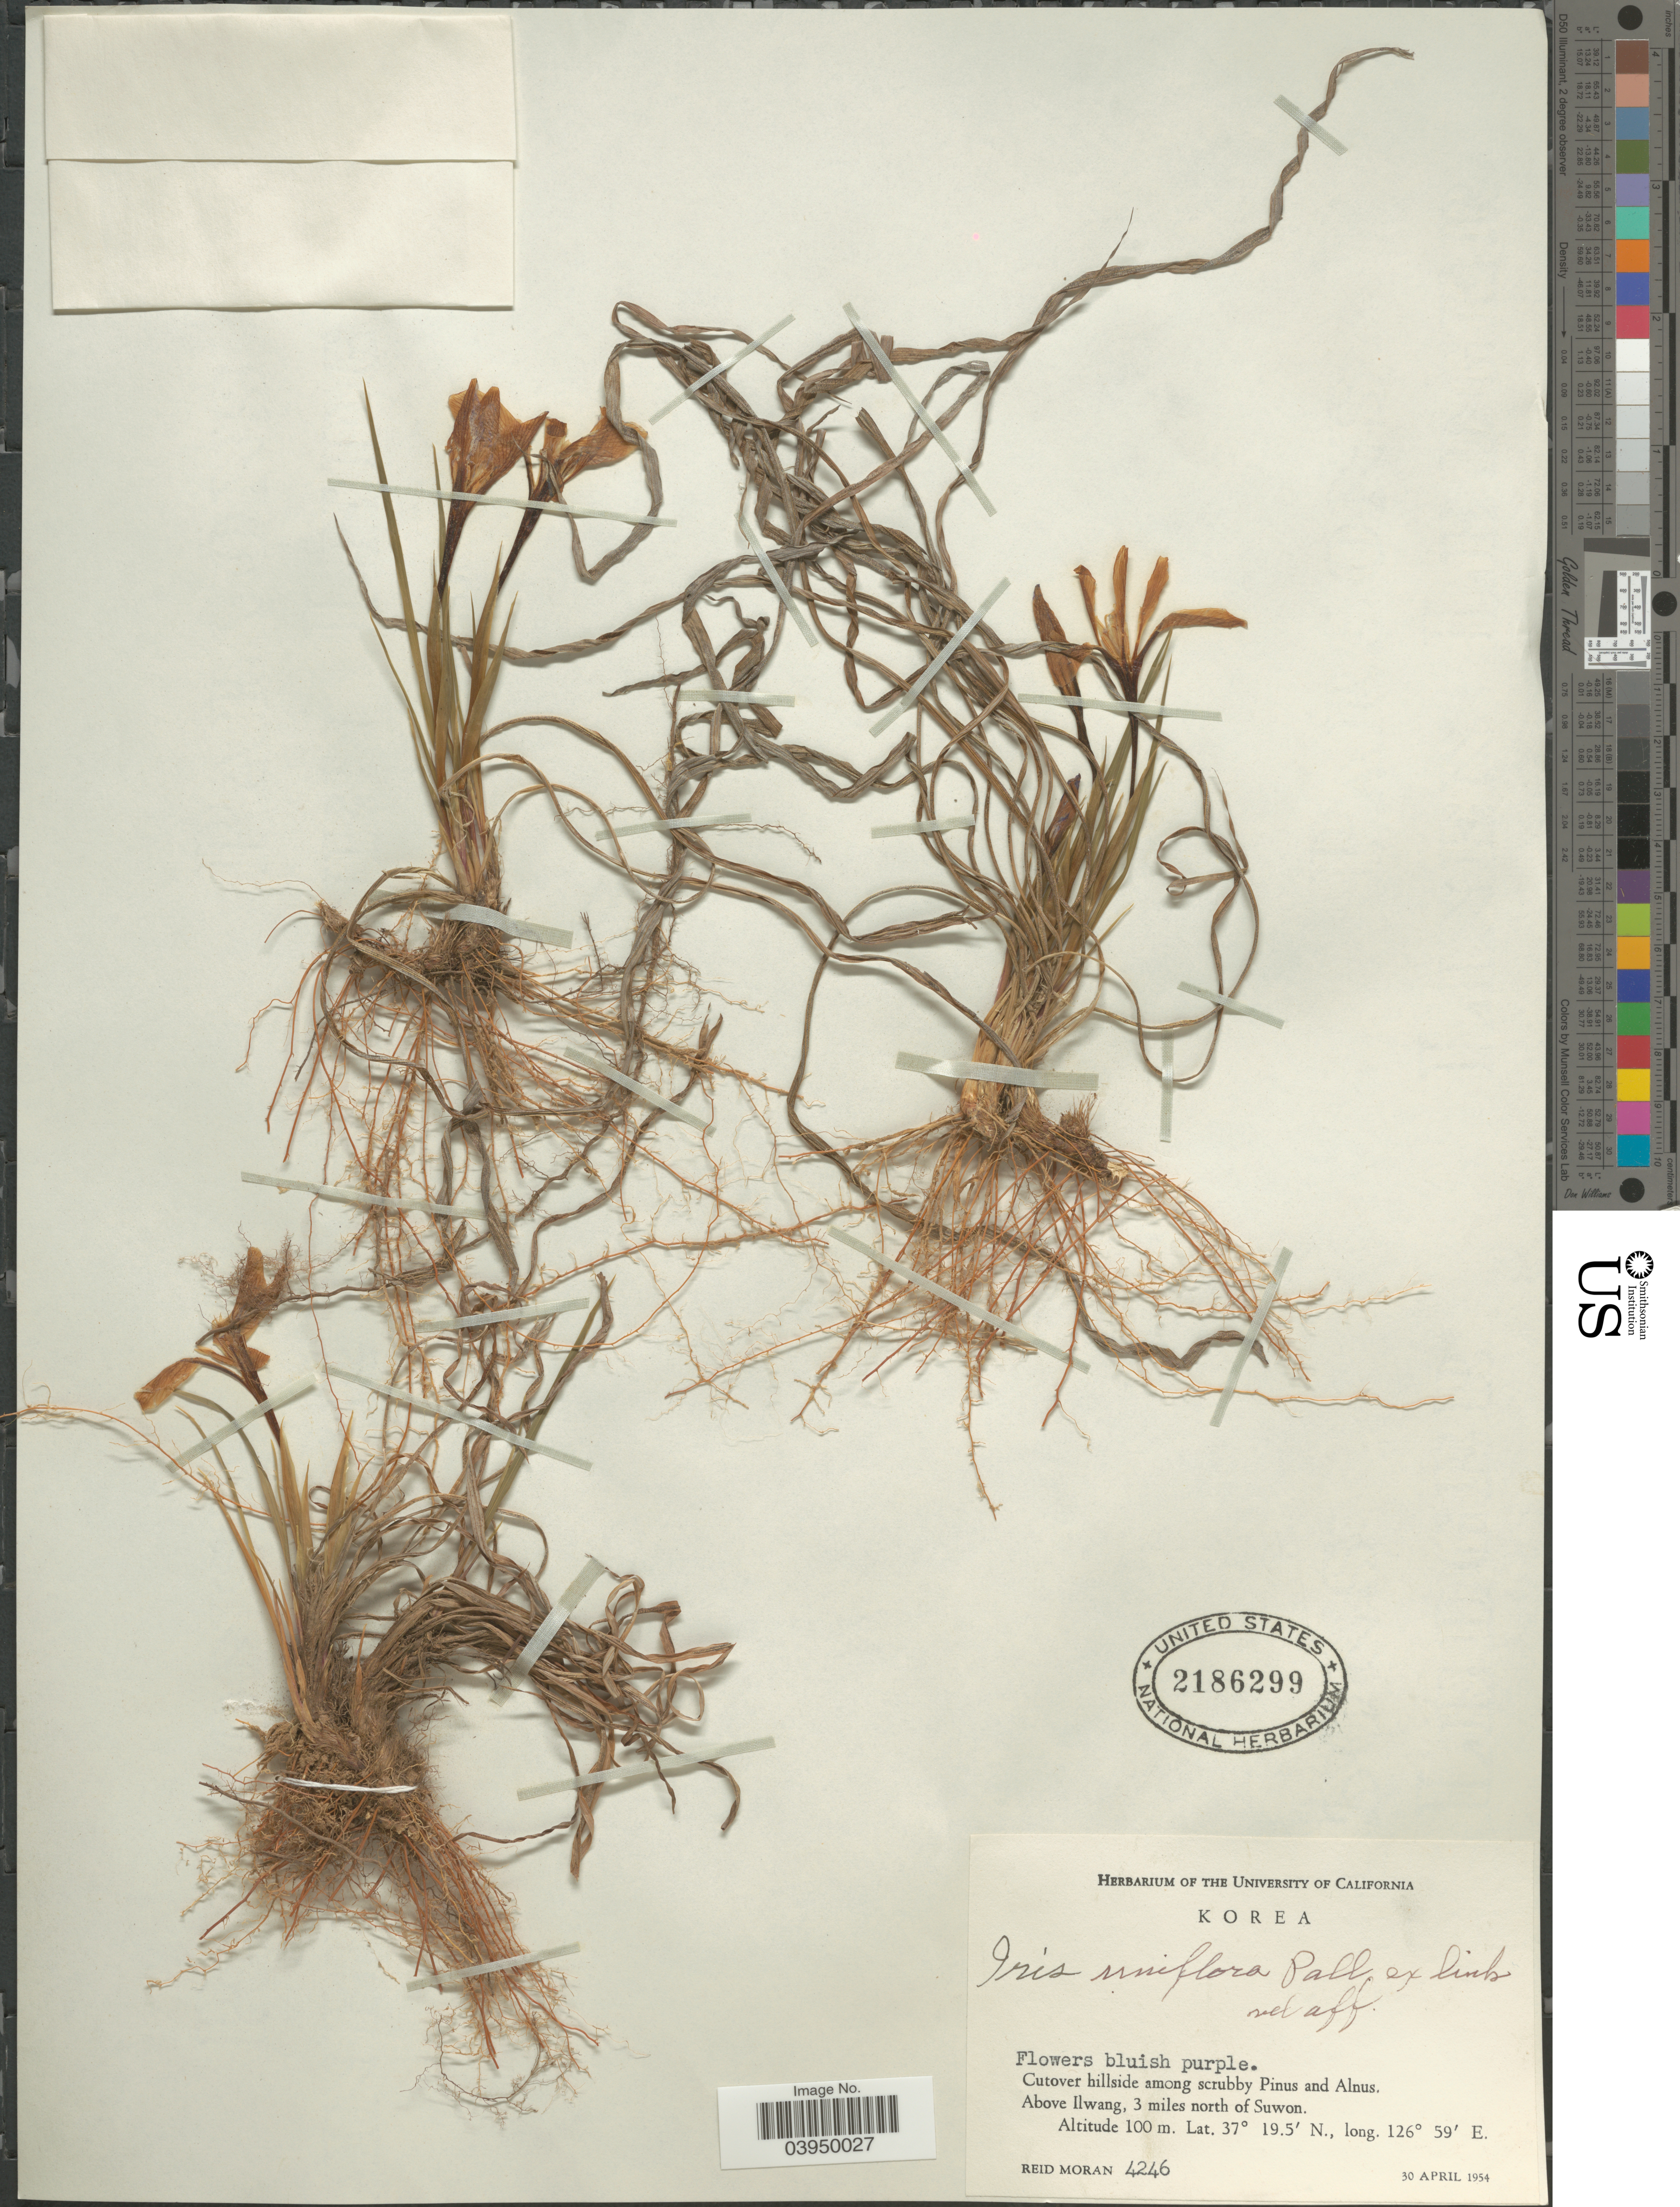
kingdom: Plantae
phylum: Tracheophyta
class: Liliopsida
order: Asparagales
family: Iridaceae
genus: Iris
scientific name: Iris uniflora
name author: Pall. ex Link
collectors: R. Moran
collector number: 4246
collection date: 1954-04-30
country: South Korea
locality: Cutover hillside among scrubby Pinus and Alnus. Above Ilwang, 3 miles north of Suwon.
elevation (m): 100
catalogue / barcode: US 2186299